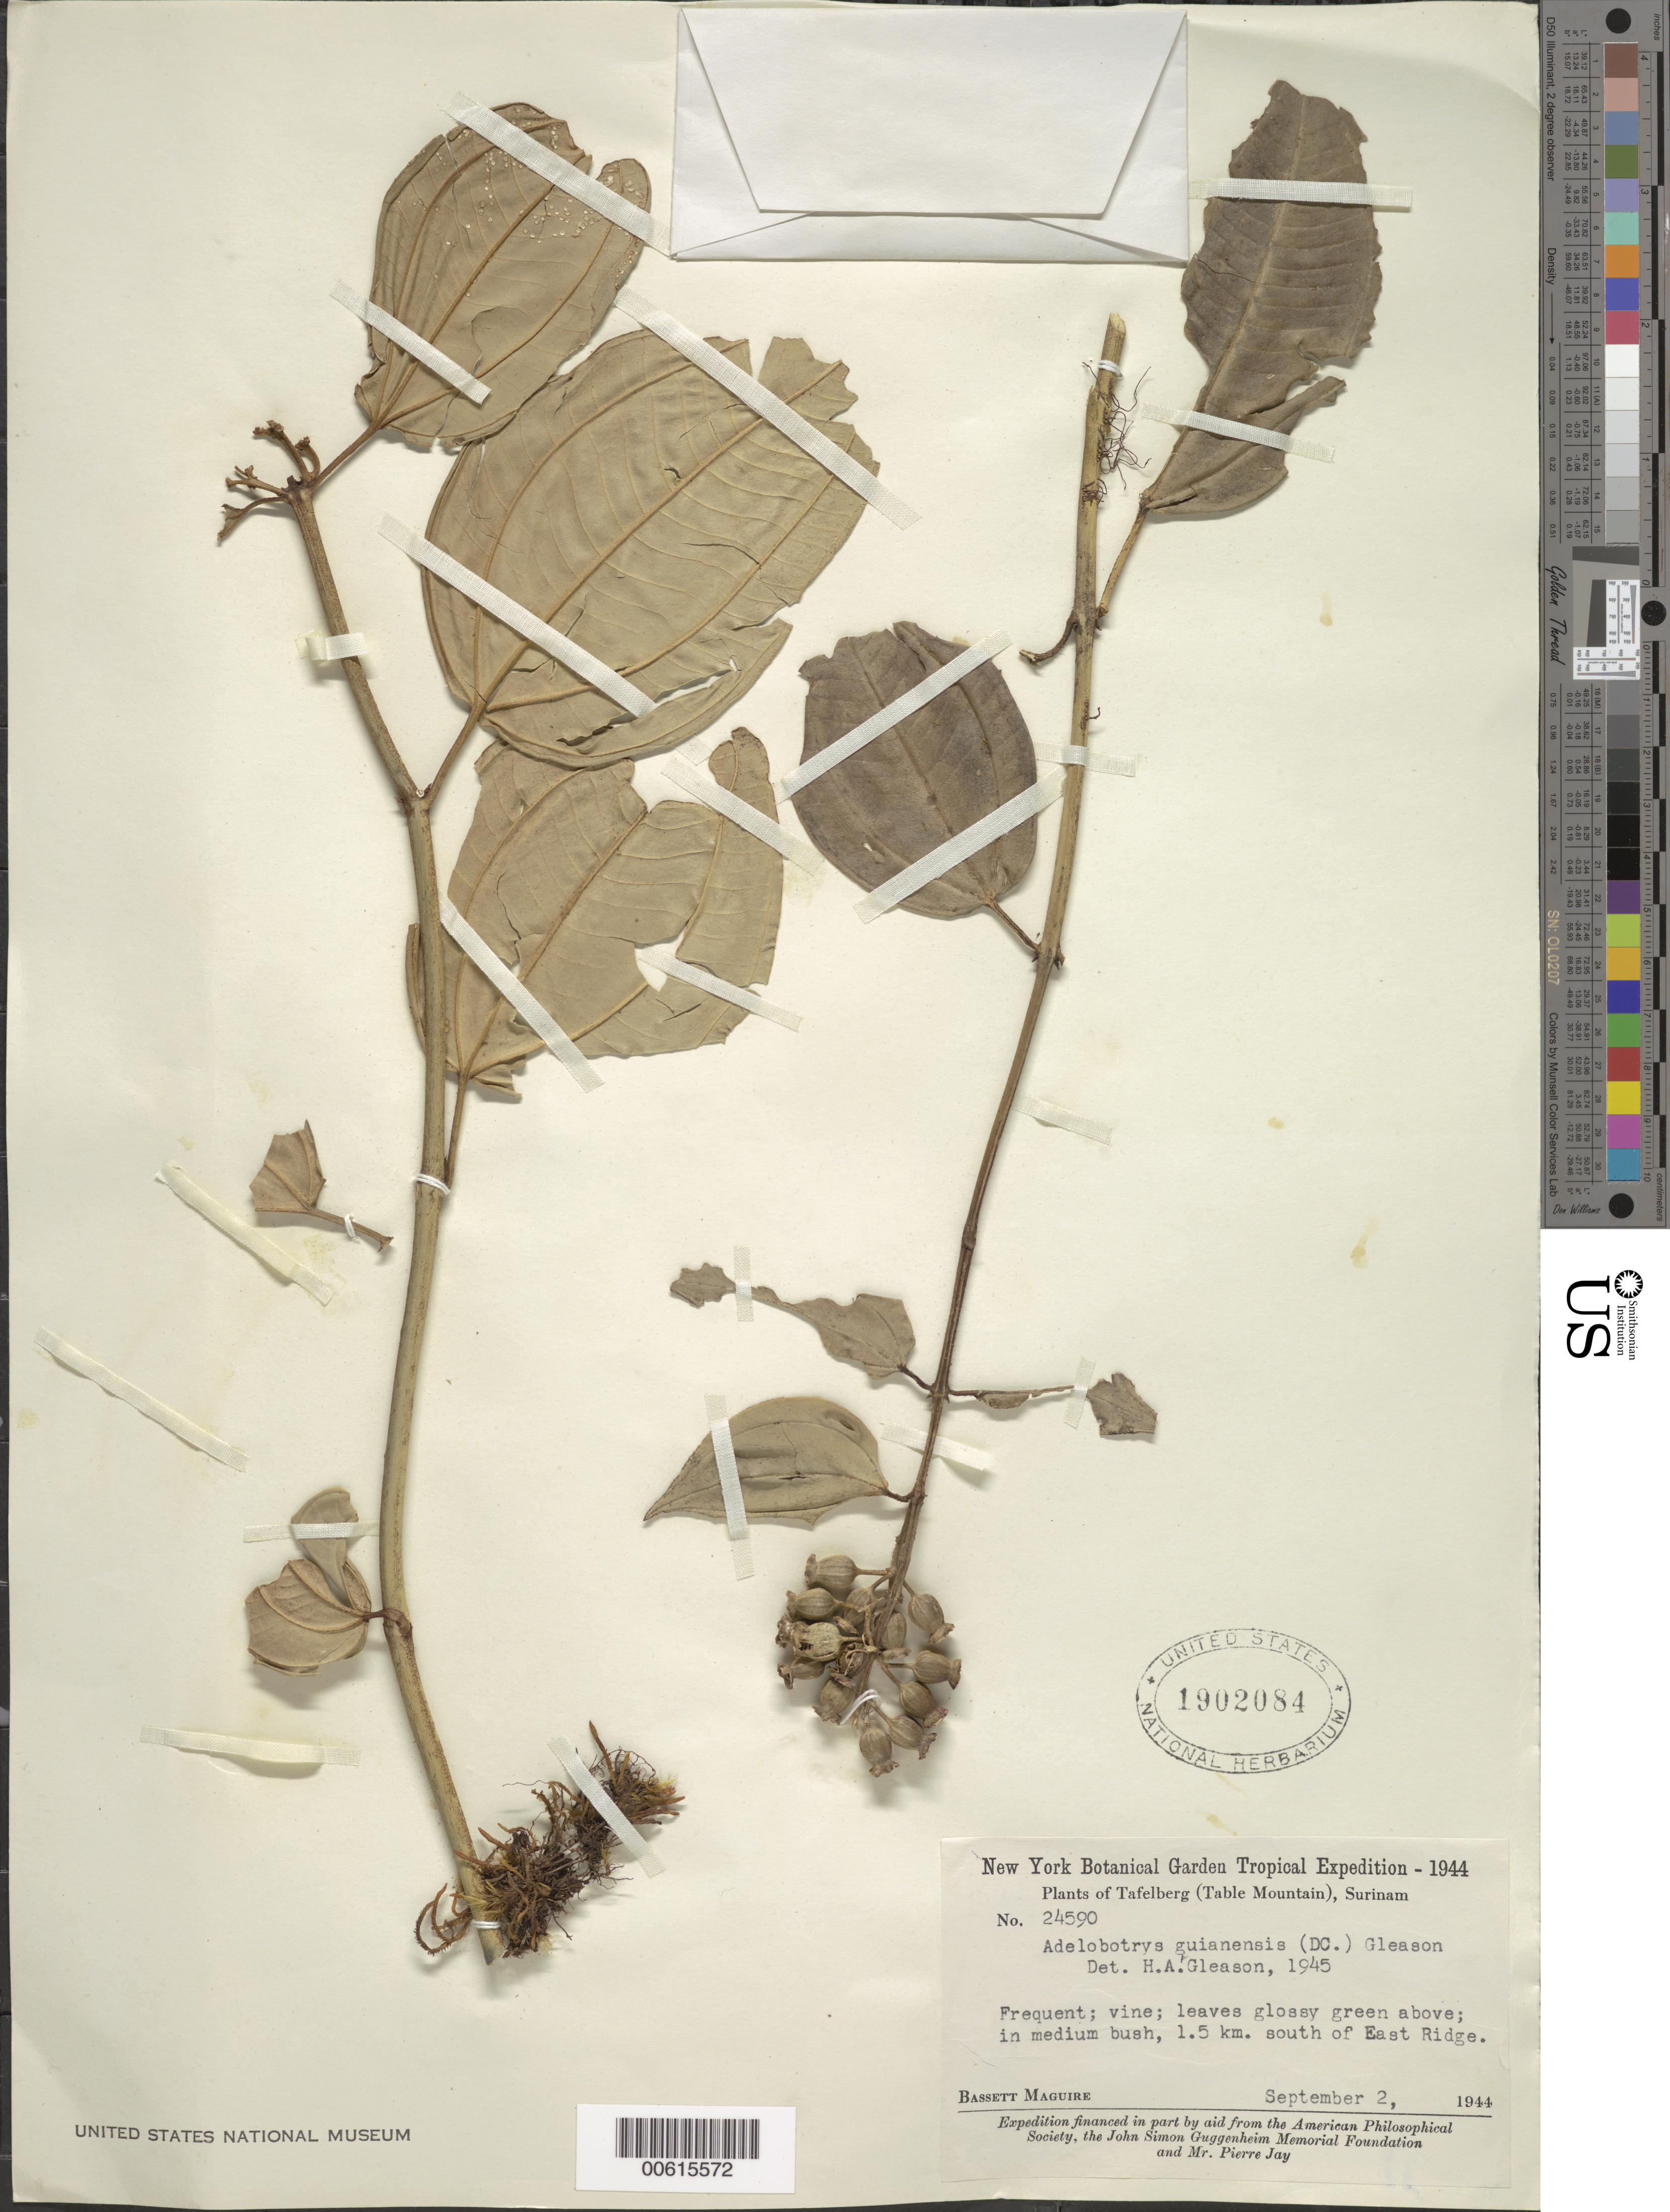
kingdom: Plantae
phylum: Tracheophyta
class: Magnoliopsida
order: Myrtales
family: Melastomataceae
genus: Adelobotrys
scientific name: Adelobotrys adscendens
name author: (Sw.) Triana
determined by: Gleason, H. A.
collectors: B. Maguire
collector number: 24590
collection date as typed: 2-Sep-44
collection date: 1944-09-02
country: Suriname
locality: Tafelberg (Table Mountain), East Ridge, 1.5 km S of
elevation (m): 920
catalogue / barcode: US 1902084